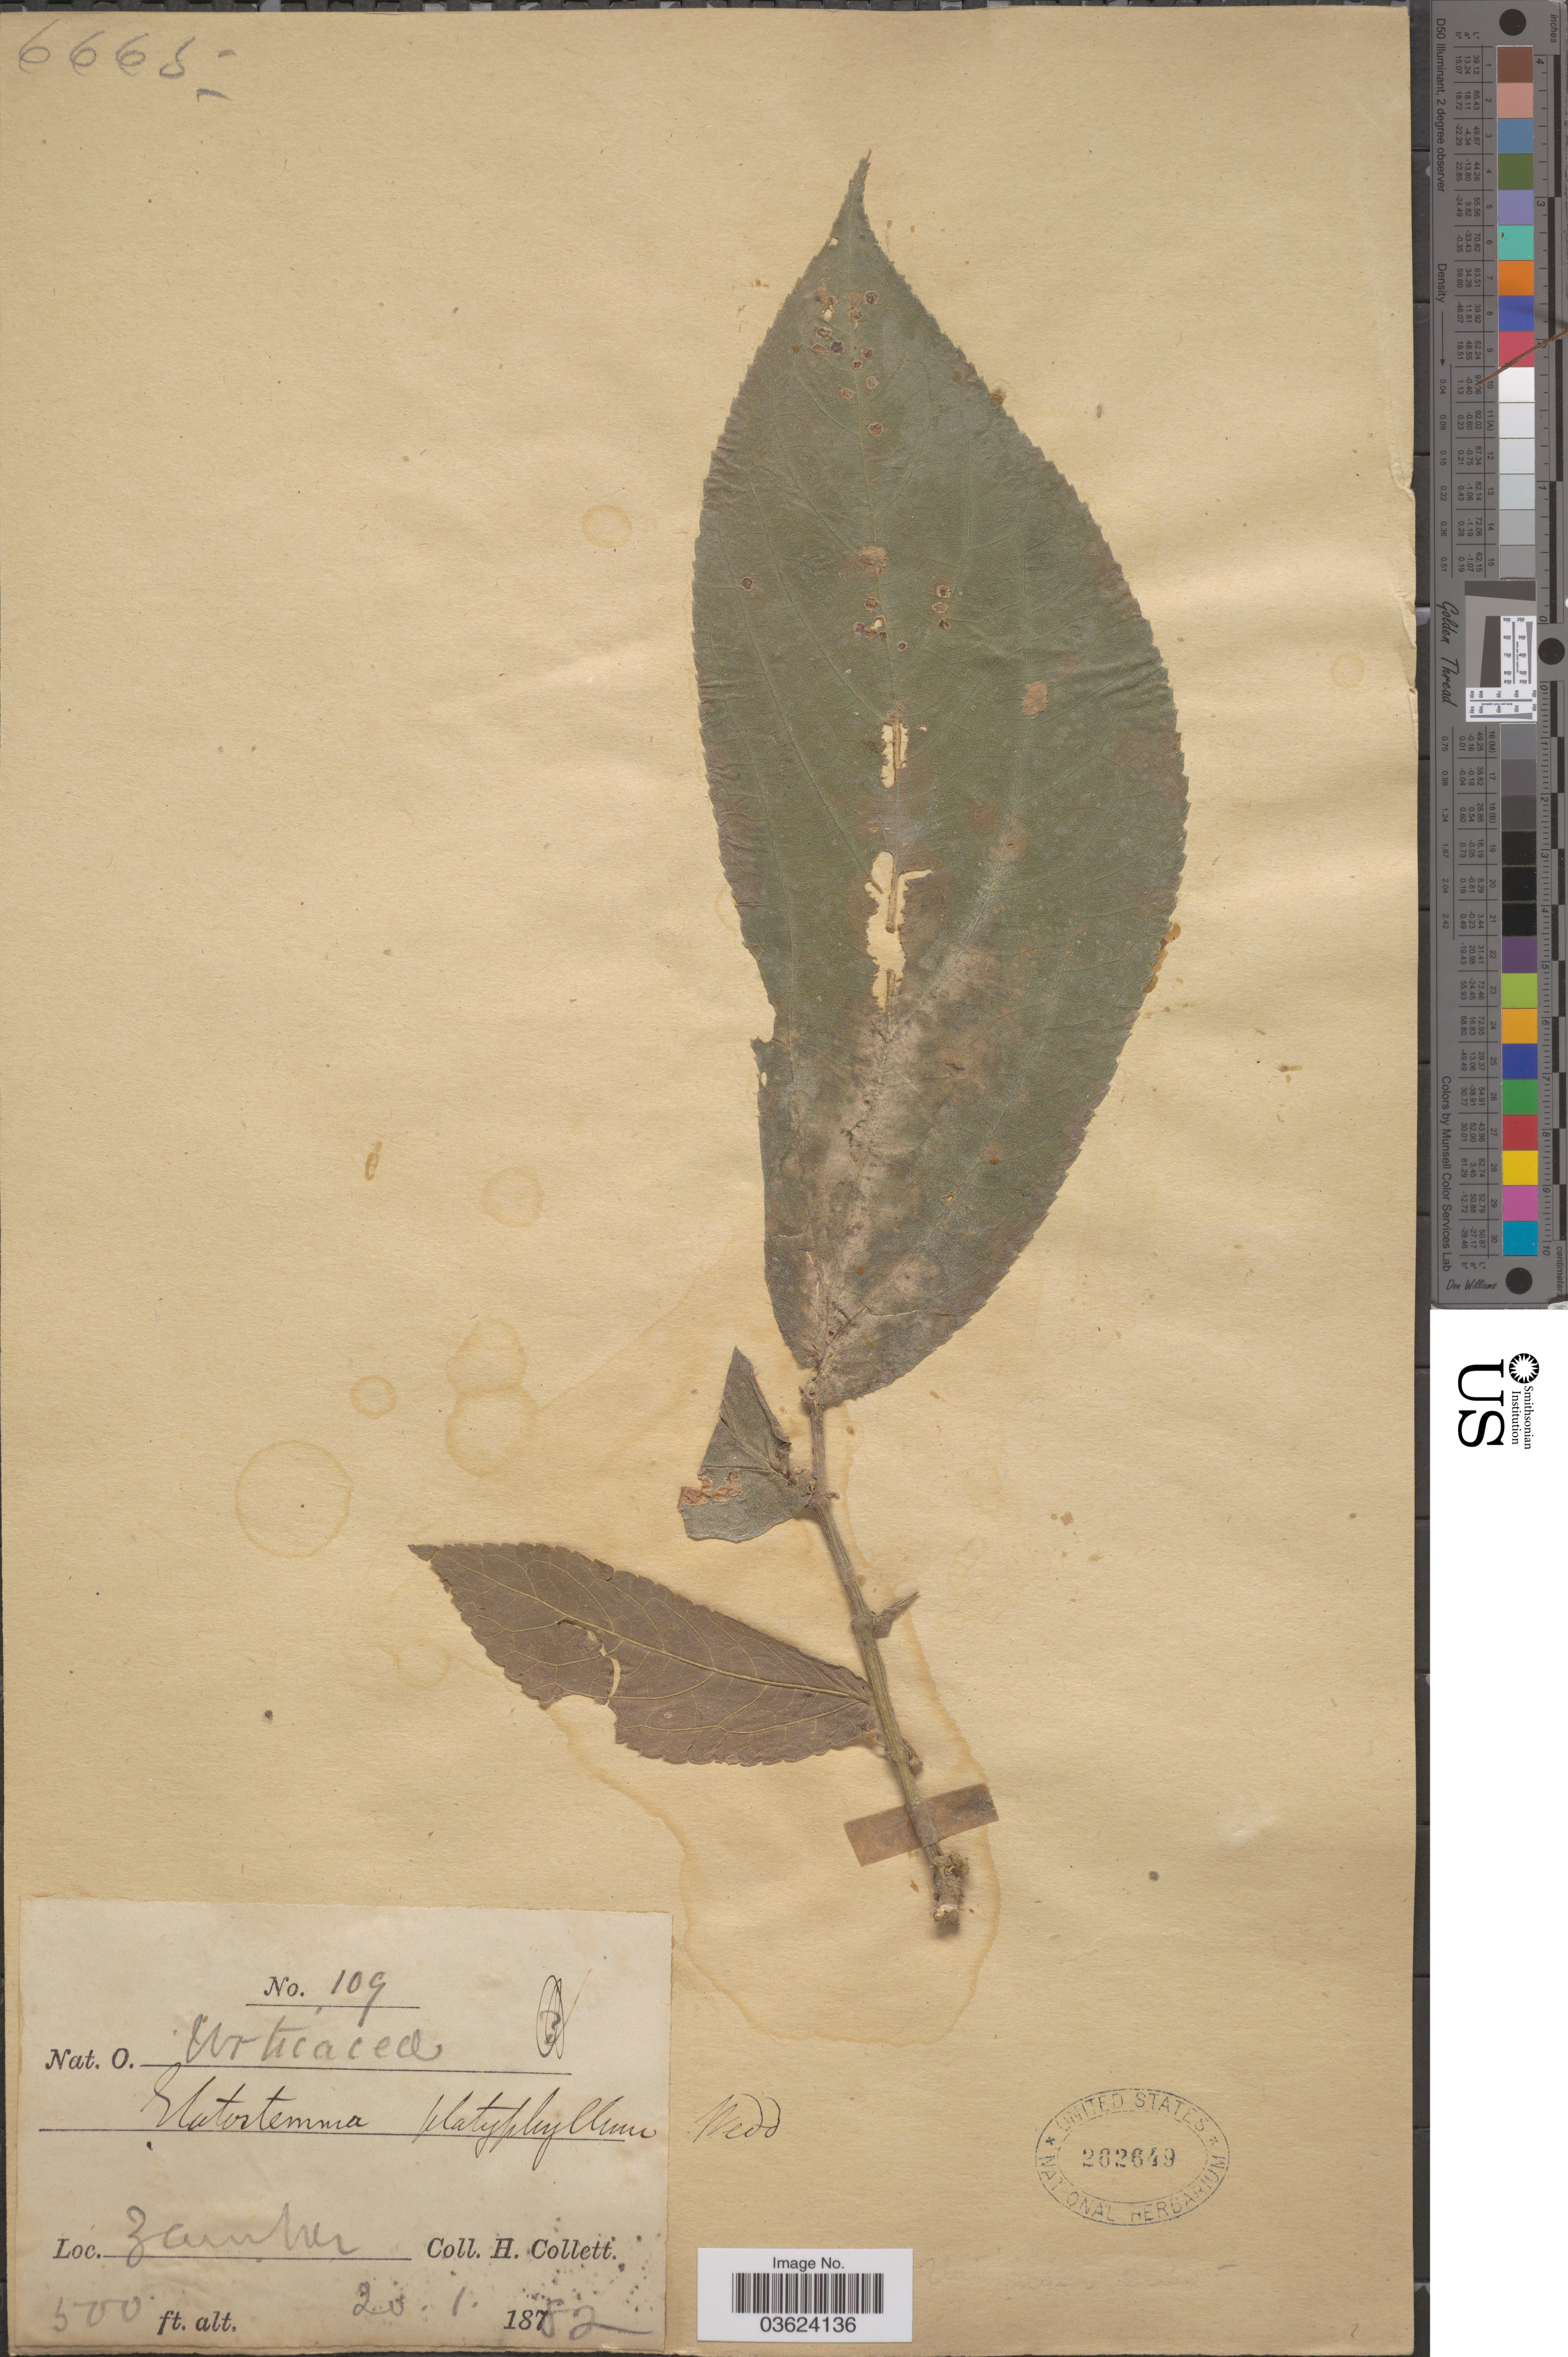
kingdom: Plantae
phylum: Tracheophyta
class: Magnoliopsida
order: Rosales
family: Urticaceae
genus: Elatostema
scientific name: Elatostema platyphyllum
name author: Wedd.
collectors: H. Collett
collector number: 109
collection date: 1882-01-20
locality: Zamtur [interpreted].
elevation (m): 152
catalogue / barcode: US 262649